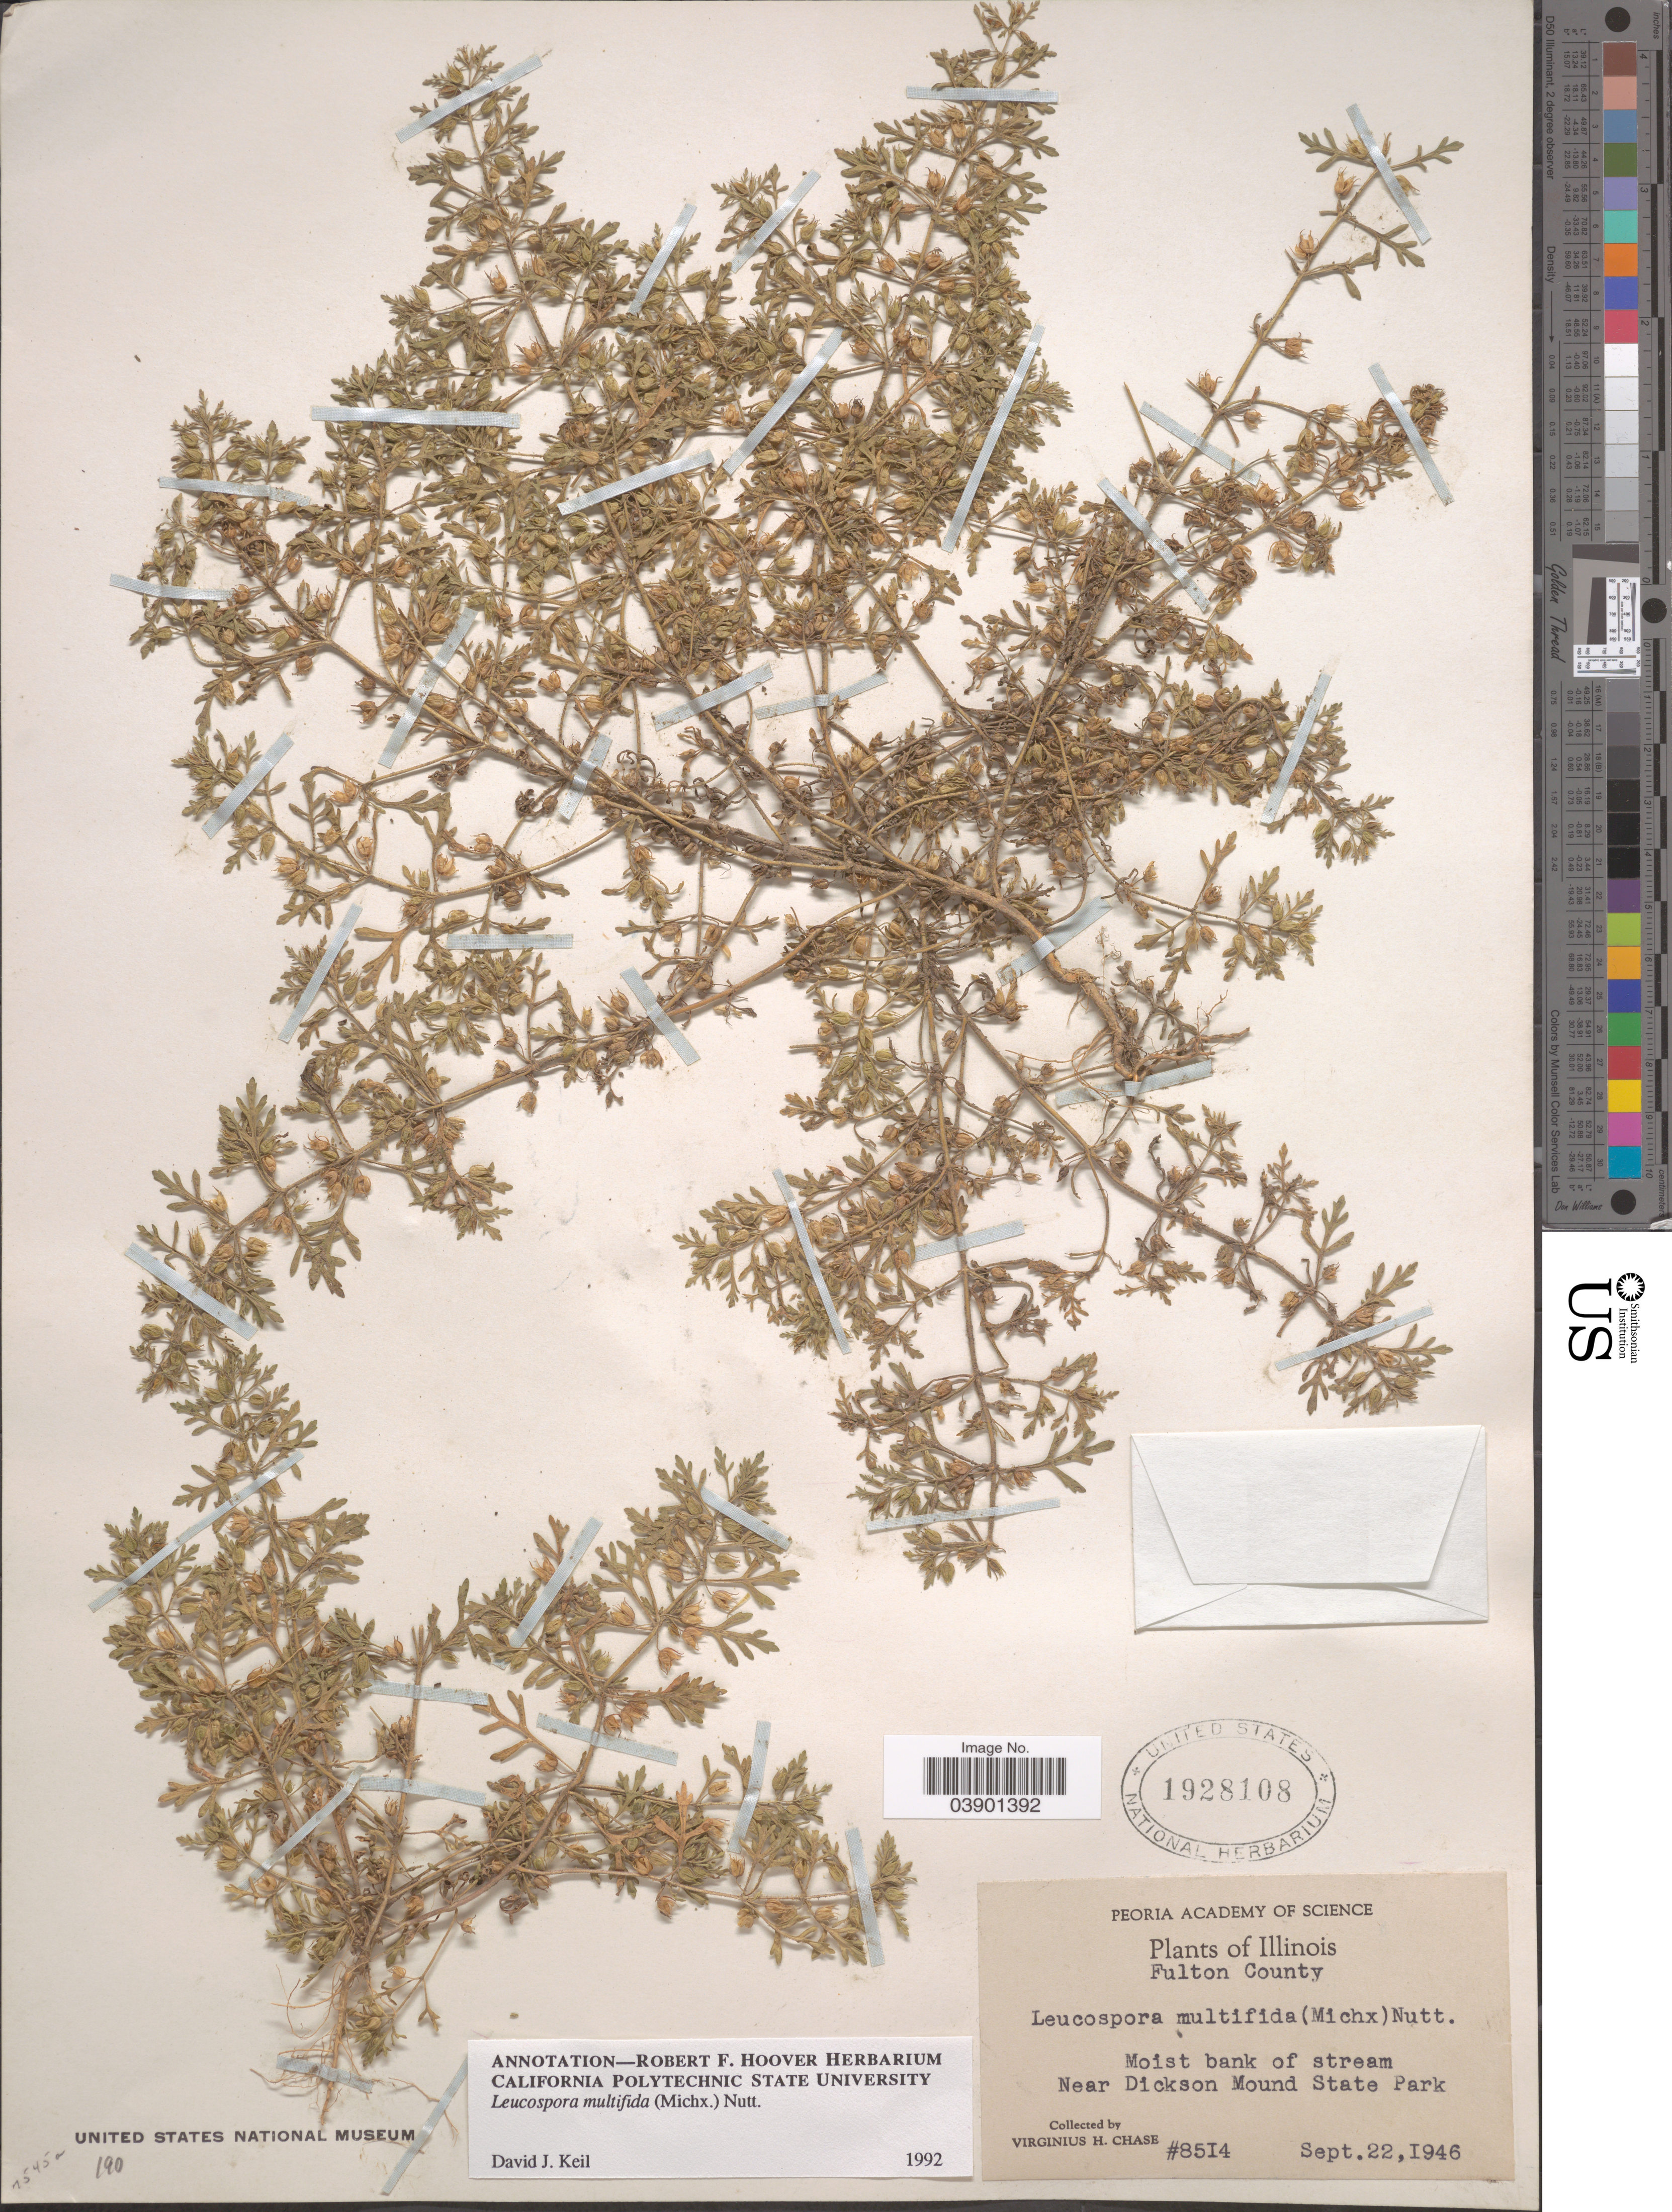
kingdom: Plantae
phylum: Tracheophyta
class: Magnoliopsida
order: Lamiales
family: Plantaginaceae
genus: Leucospora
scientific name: Leucospora multifida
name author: (Michx.) Nutt.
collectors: V. H. Chase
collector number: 8514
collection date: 1946-09-22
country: United States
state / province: Illinois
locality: Fulton County. Near Dickson Mound State Park.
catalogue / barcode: US 1928108